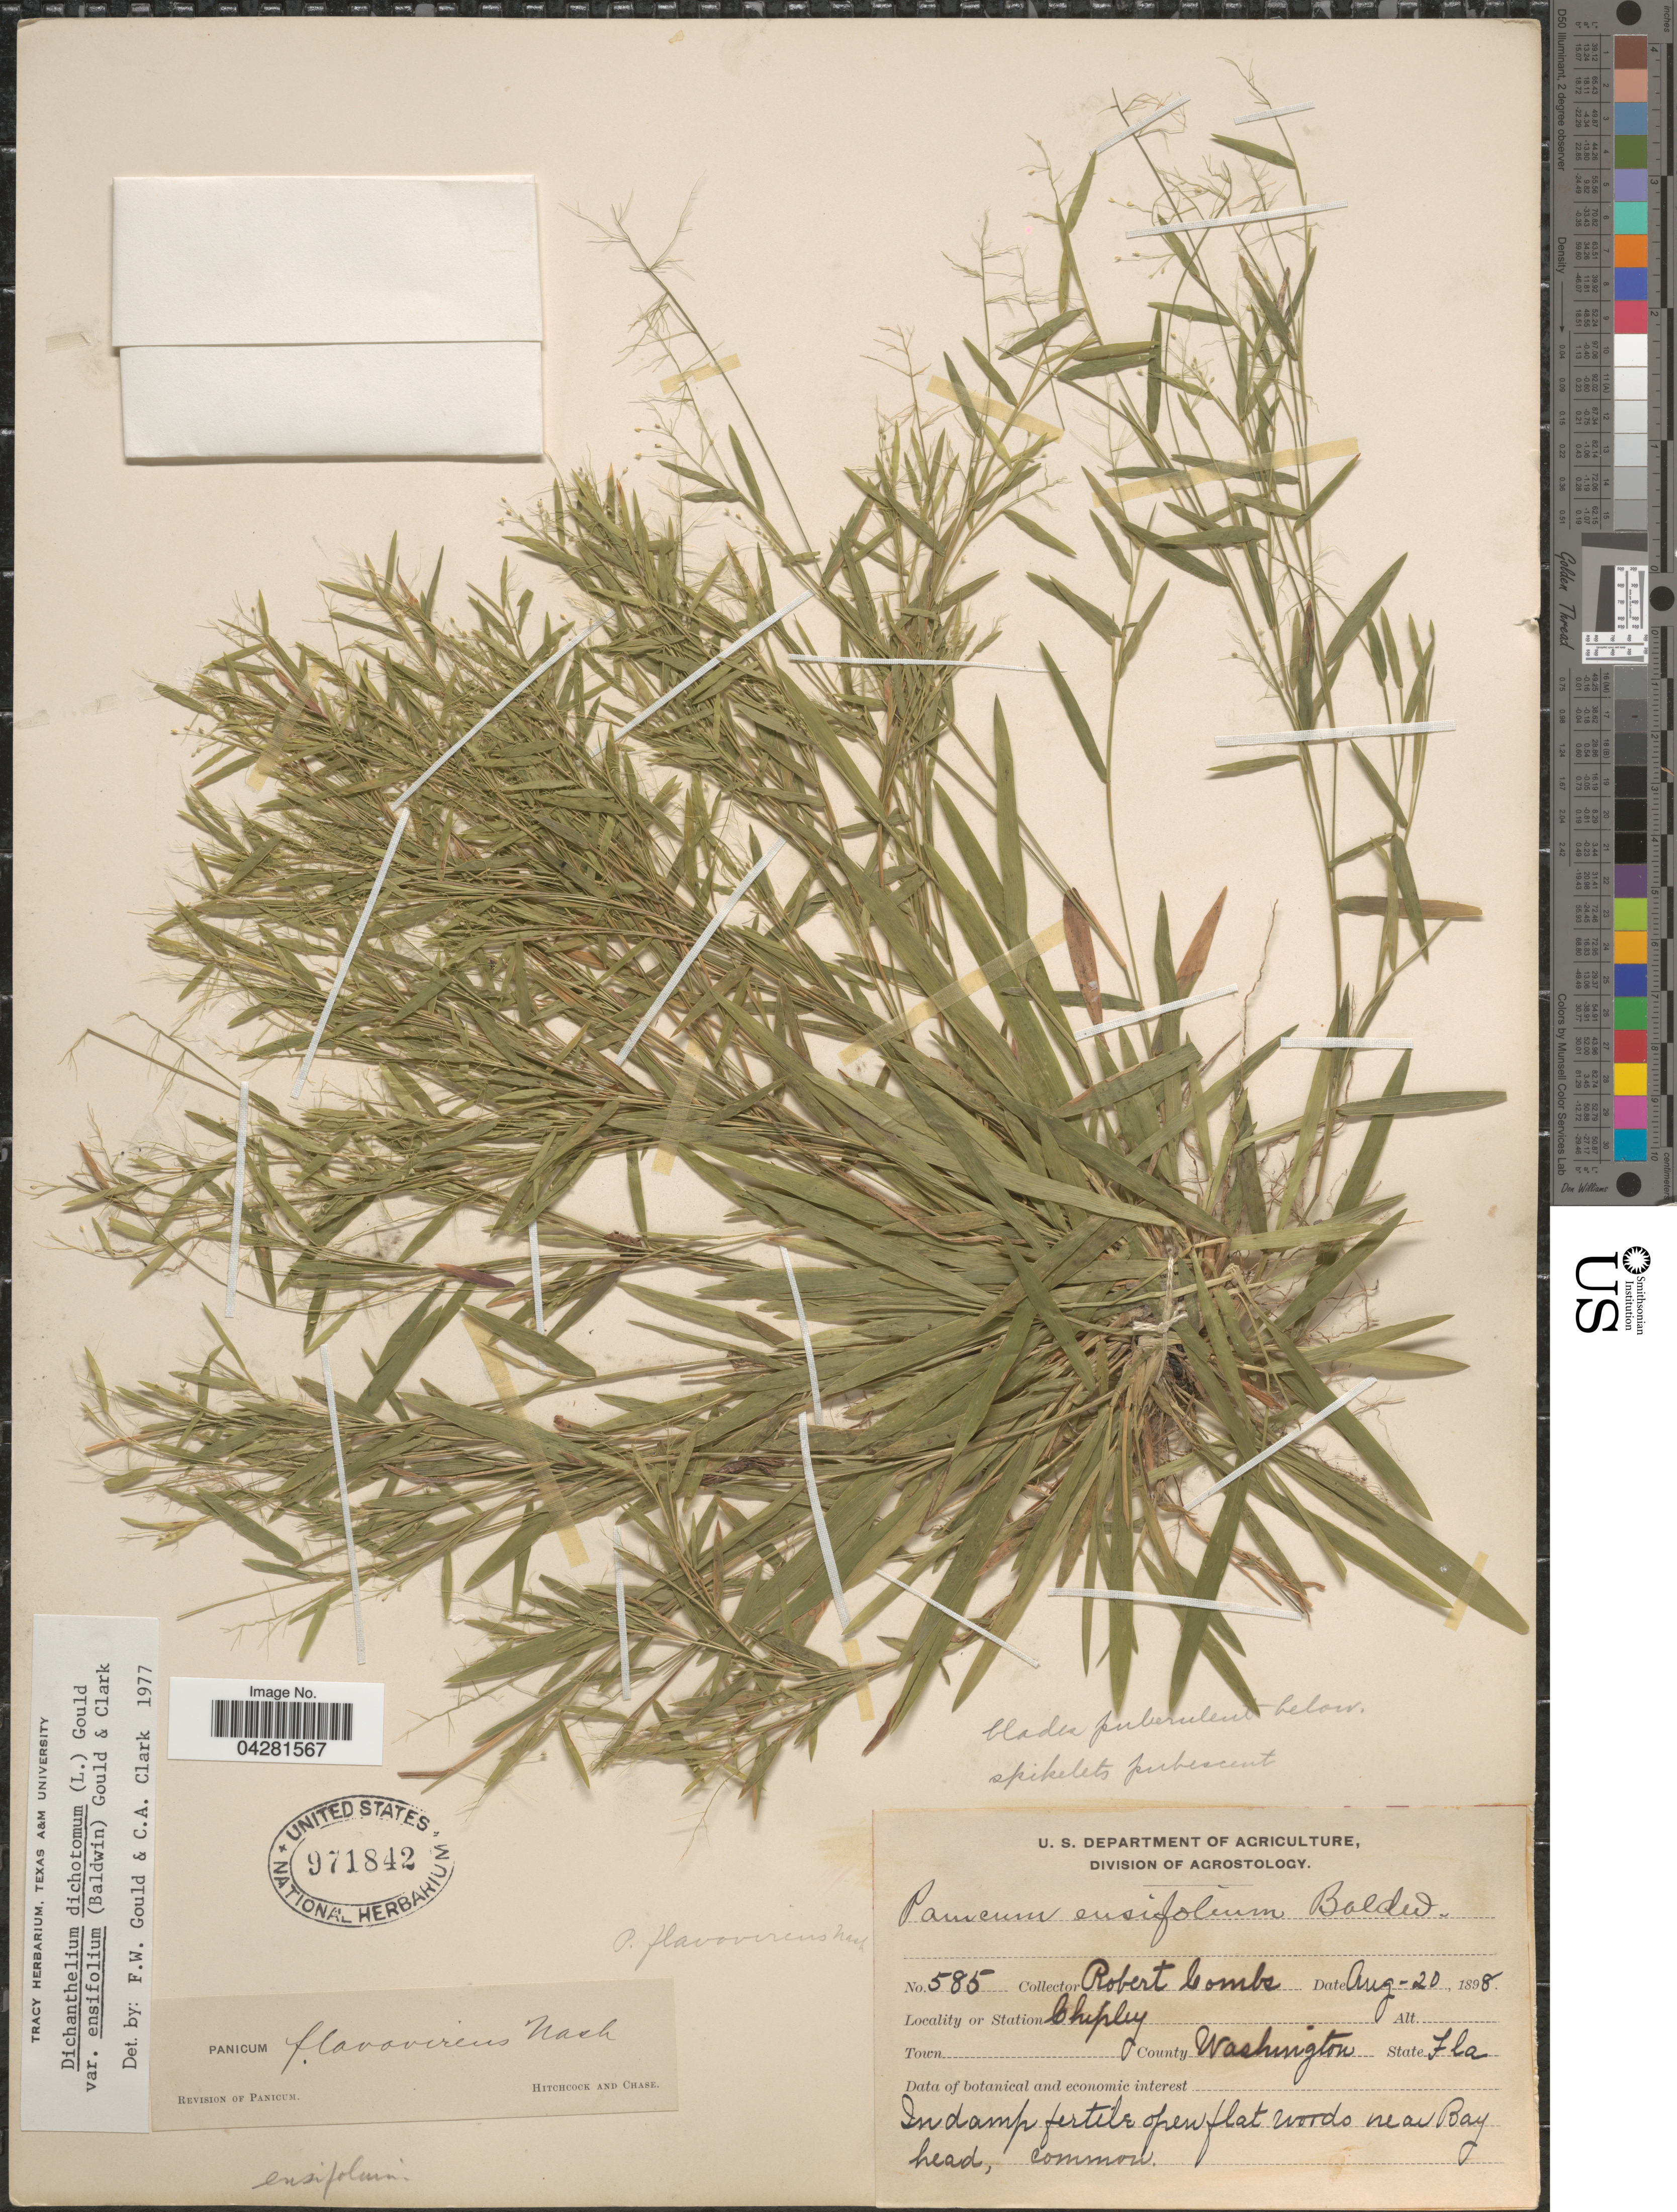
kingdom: Plantae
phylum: Tracheophyta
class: Liliopsida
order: Poales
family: Poaceae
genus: Dichanthelium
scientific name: Dichanthelium ensifolium var. ensifolium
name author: (Baldwin ex Elliot) Gould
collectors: R. Combs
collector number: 585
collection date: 1898-08-20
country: United States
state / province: Florida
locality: Chipley. County Washington. In damp fertile open flat woods near Bay head, common.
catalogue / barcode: US 971842